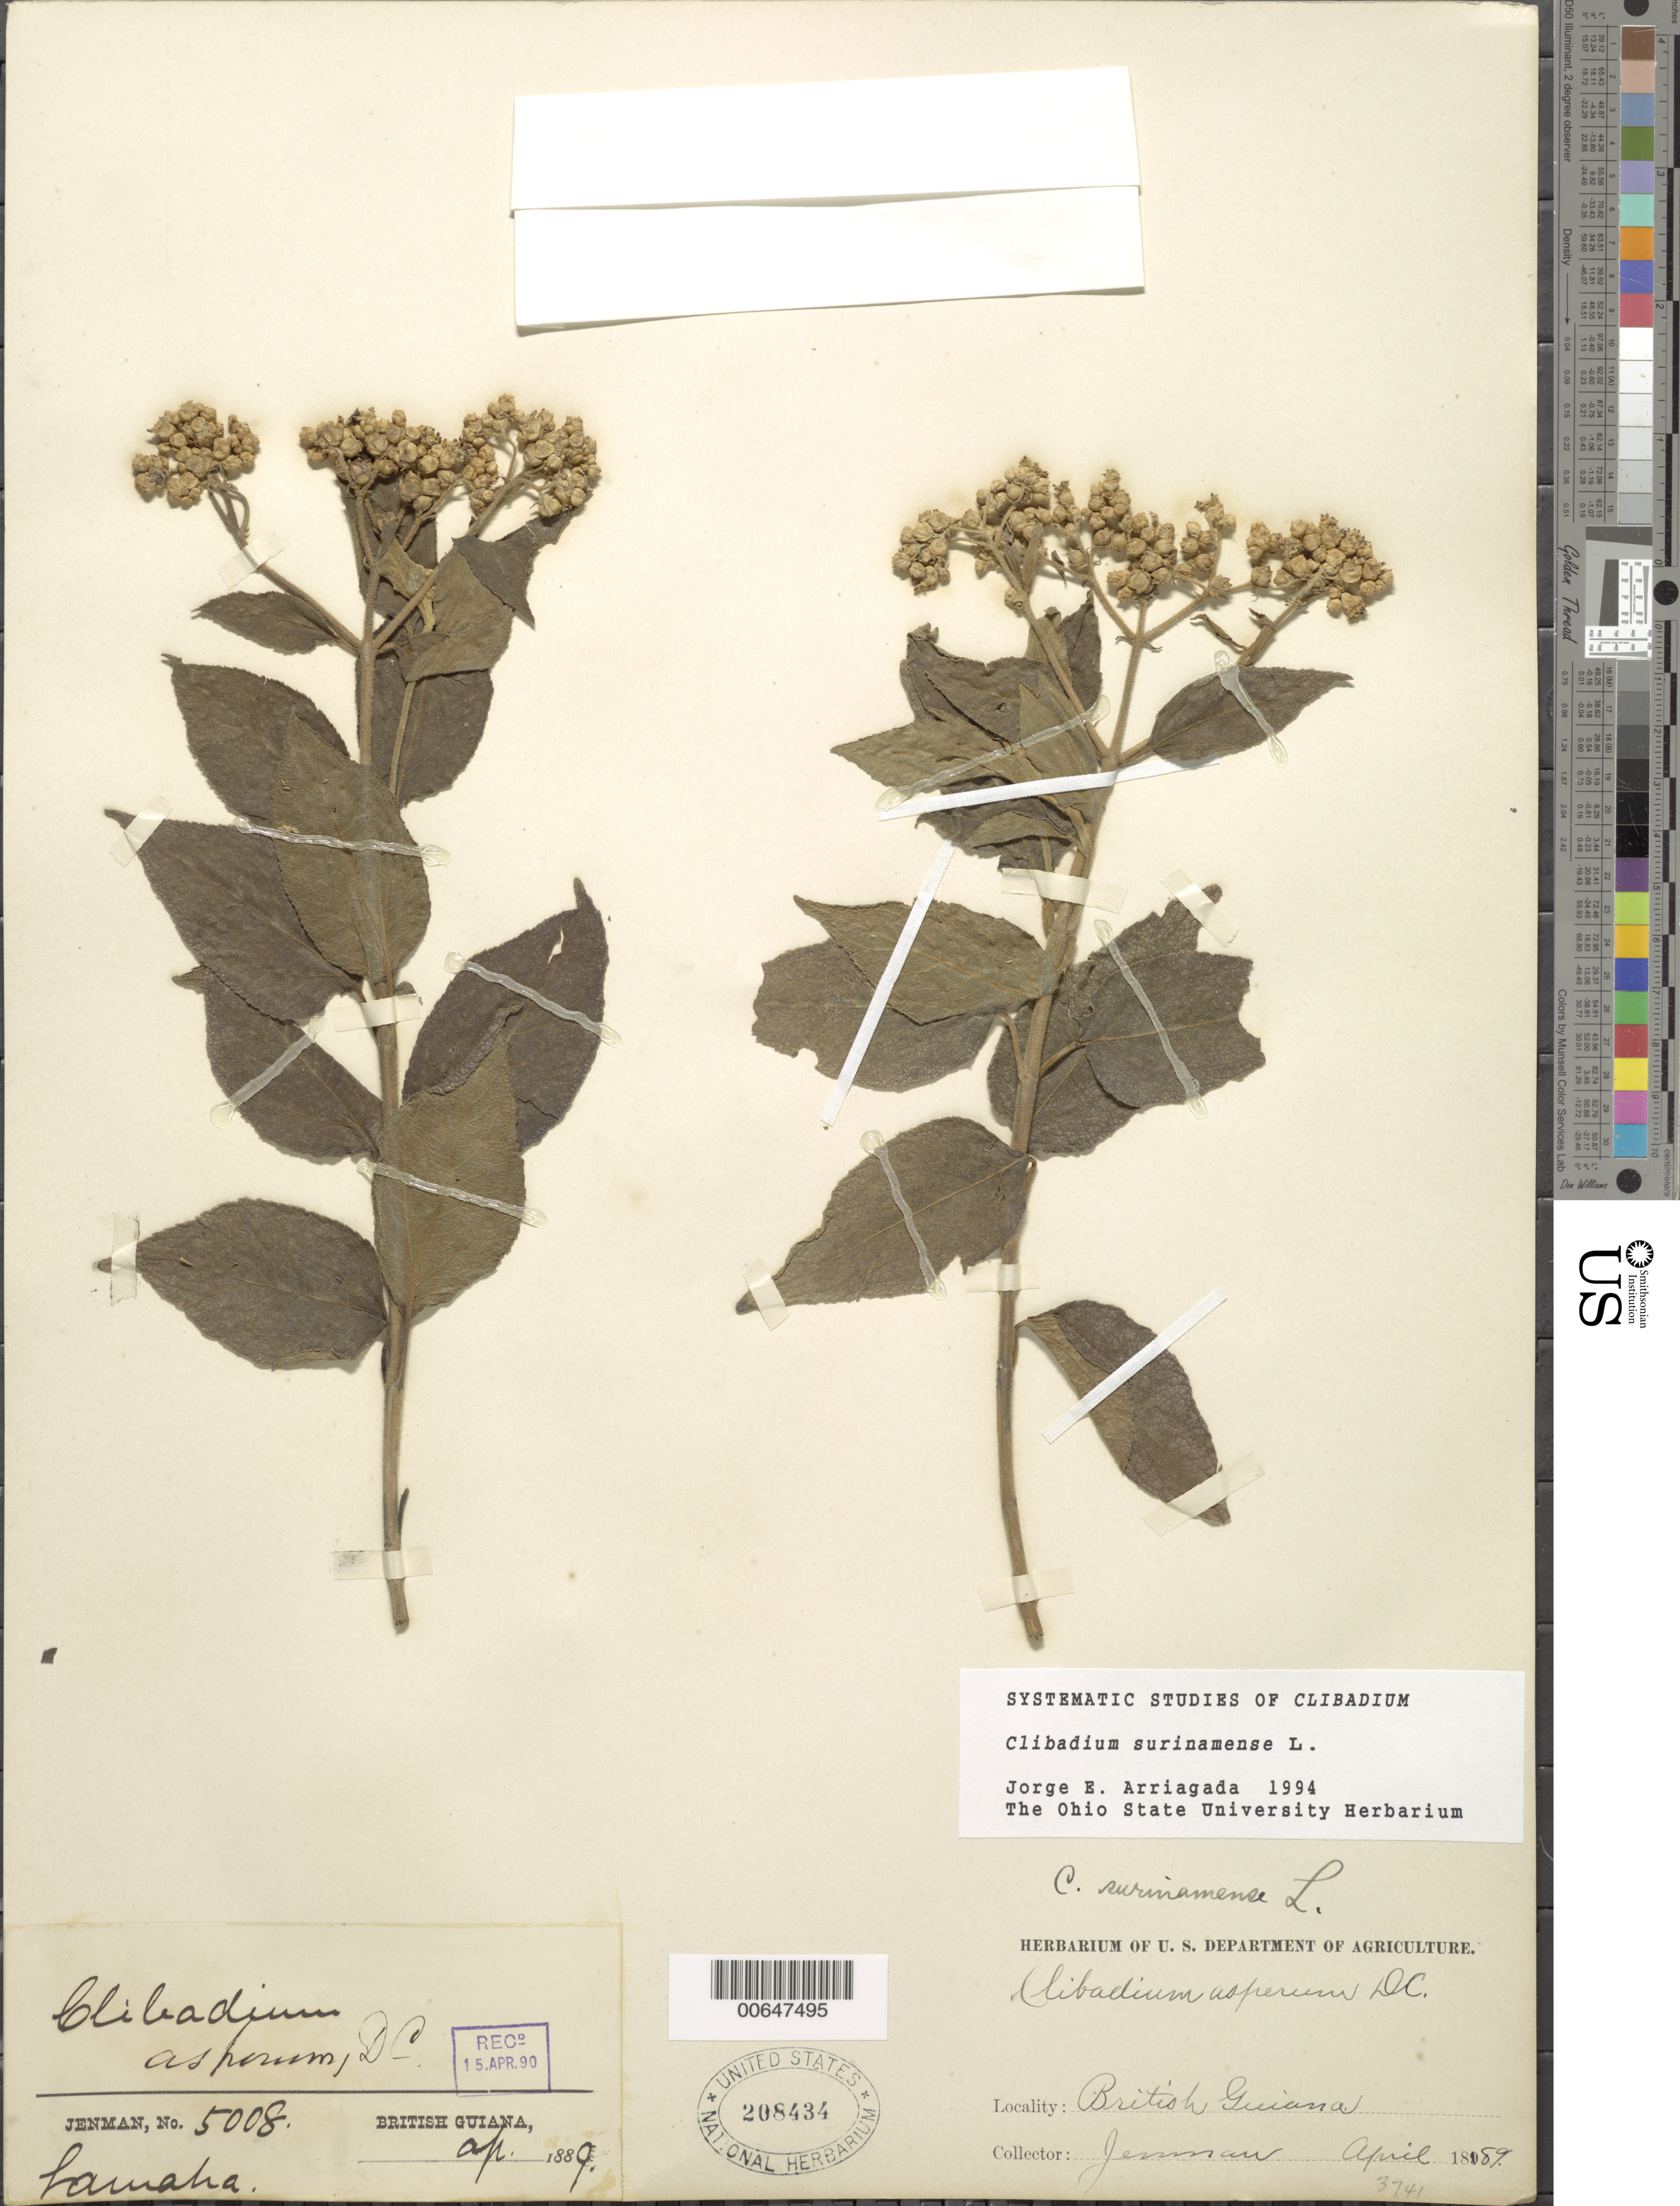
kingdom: Plantae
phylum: Tracheophyta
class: Magnoliopsida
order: Asterales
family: Asteraceae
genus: Clibadium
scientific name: Clibadium surinamense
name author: L.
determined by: Arriagada, J. E.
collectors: G. S. Jenman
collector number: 5008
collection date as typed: April 1889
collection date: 1889-04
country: Guyana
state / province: Demerara-Mahaica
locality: Lamaha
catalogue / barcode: US 208434